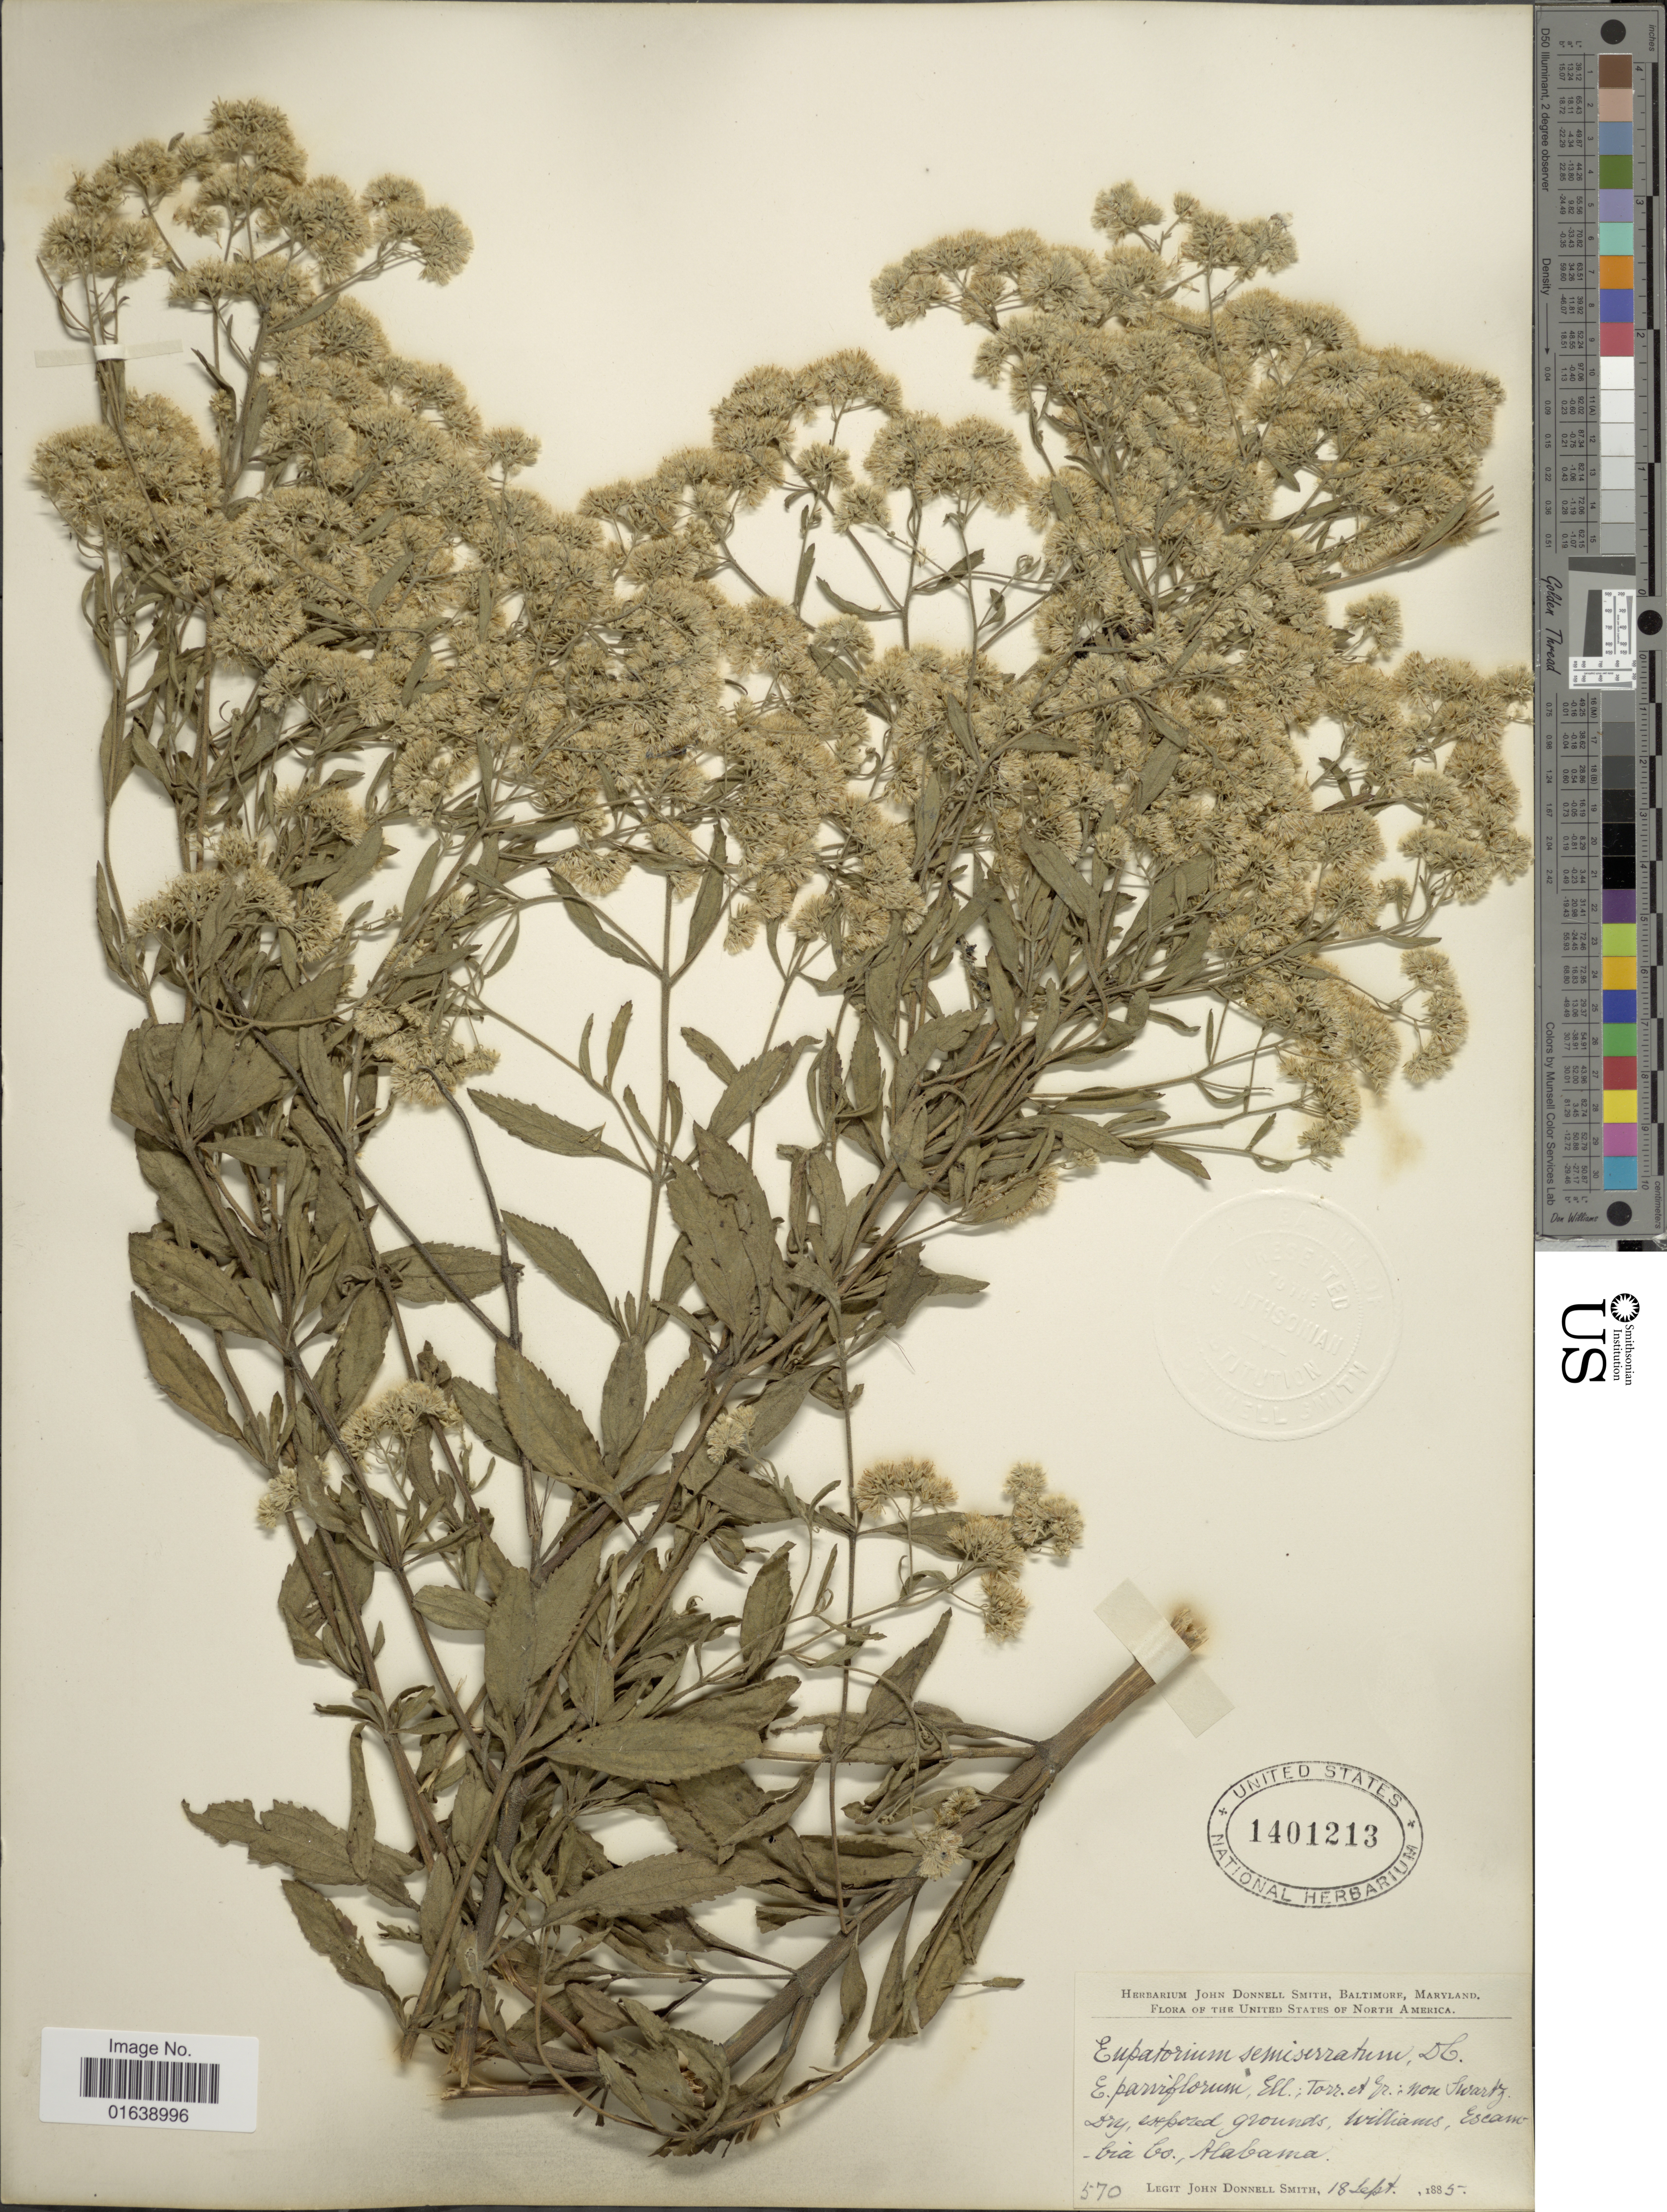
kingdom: Plantae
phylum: Tracheophyta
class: Magnoliopsida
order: Asterales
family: Asteraceae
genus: Eupatorium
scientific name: Eupatorium cuneifolium var. semiserratum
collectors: J. Donnell Smith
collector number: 570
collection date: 1885-09-18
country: United States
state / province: Alabama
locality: Dry, espored grounds, williams, Escambia Co.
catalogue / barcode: US 1401213